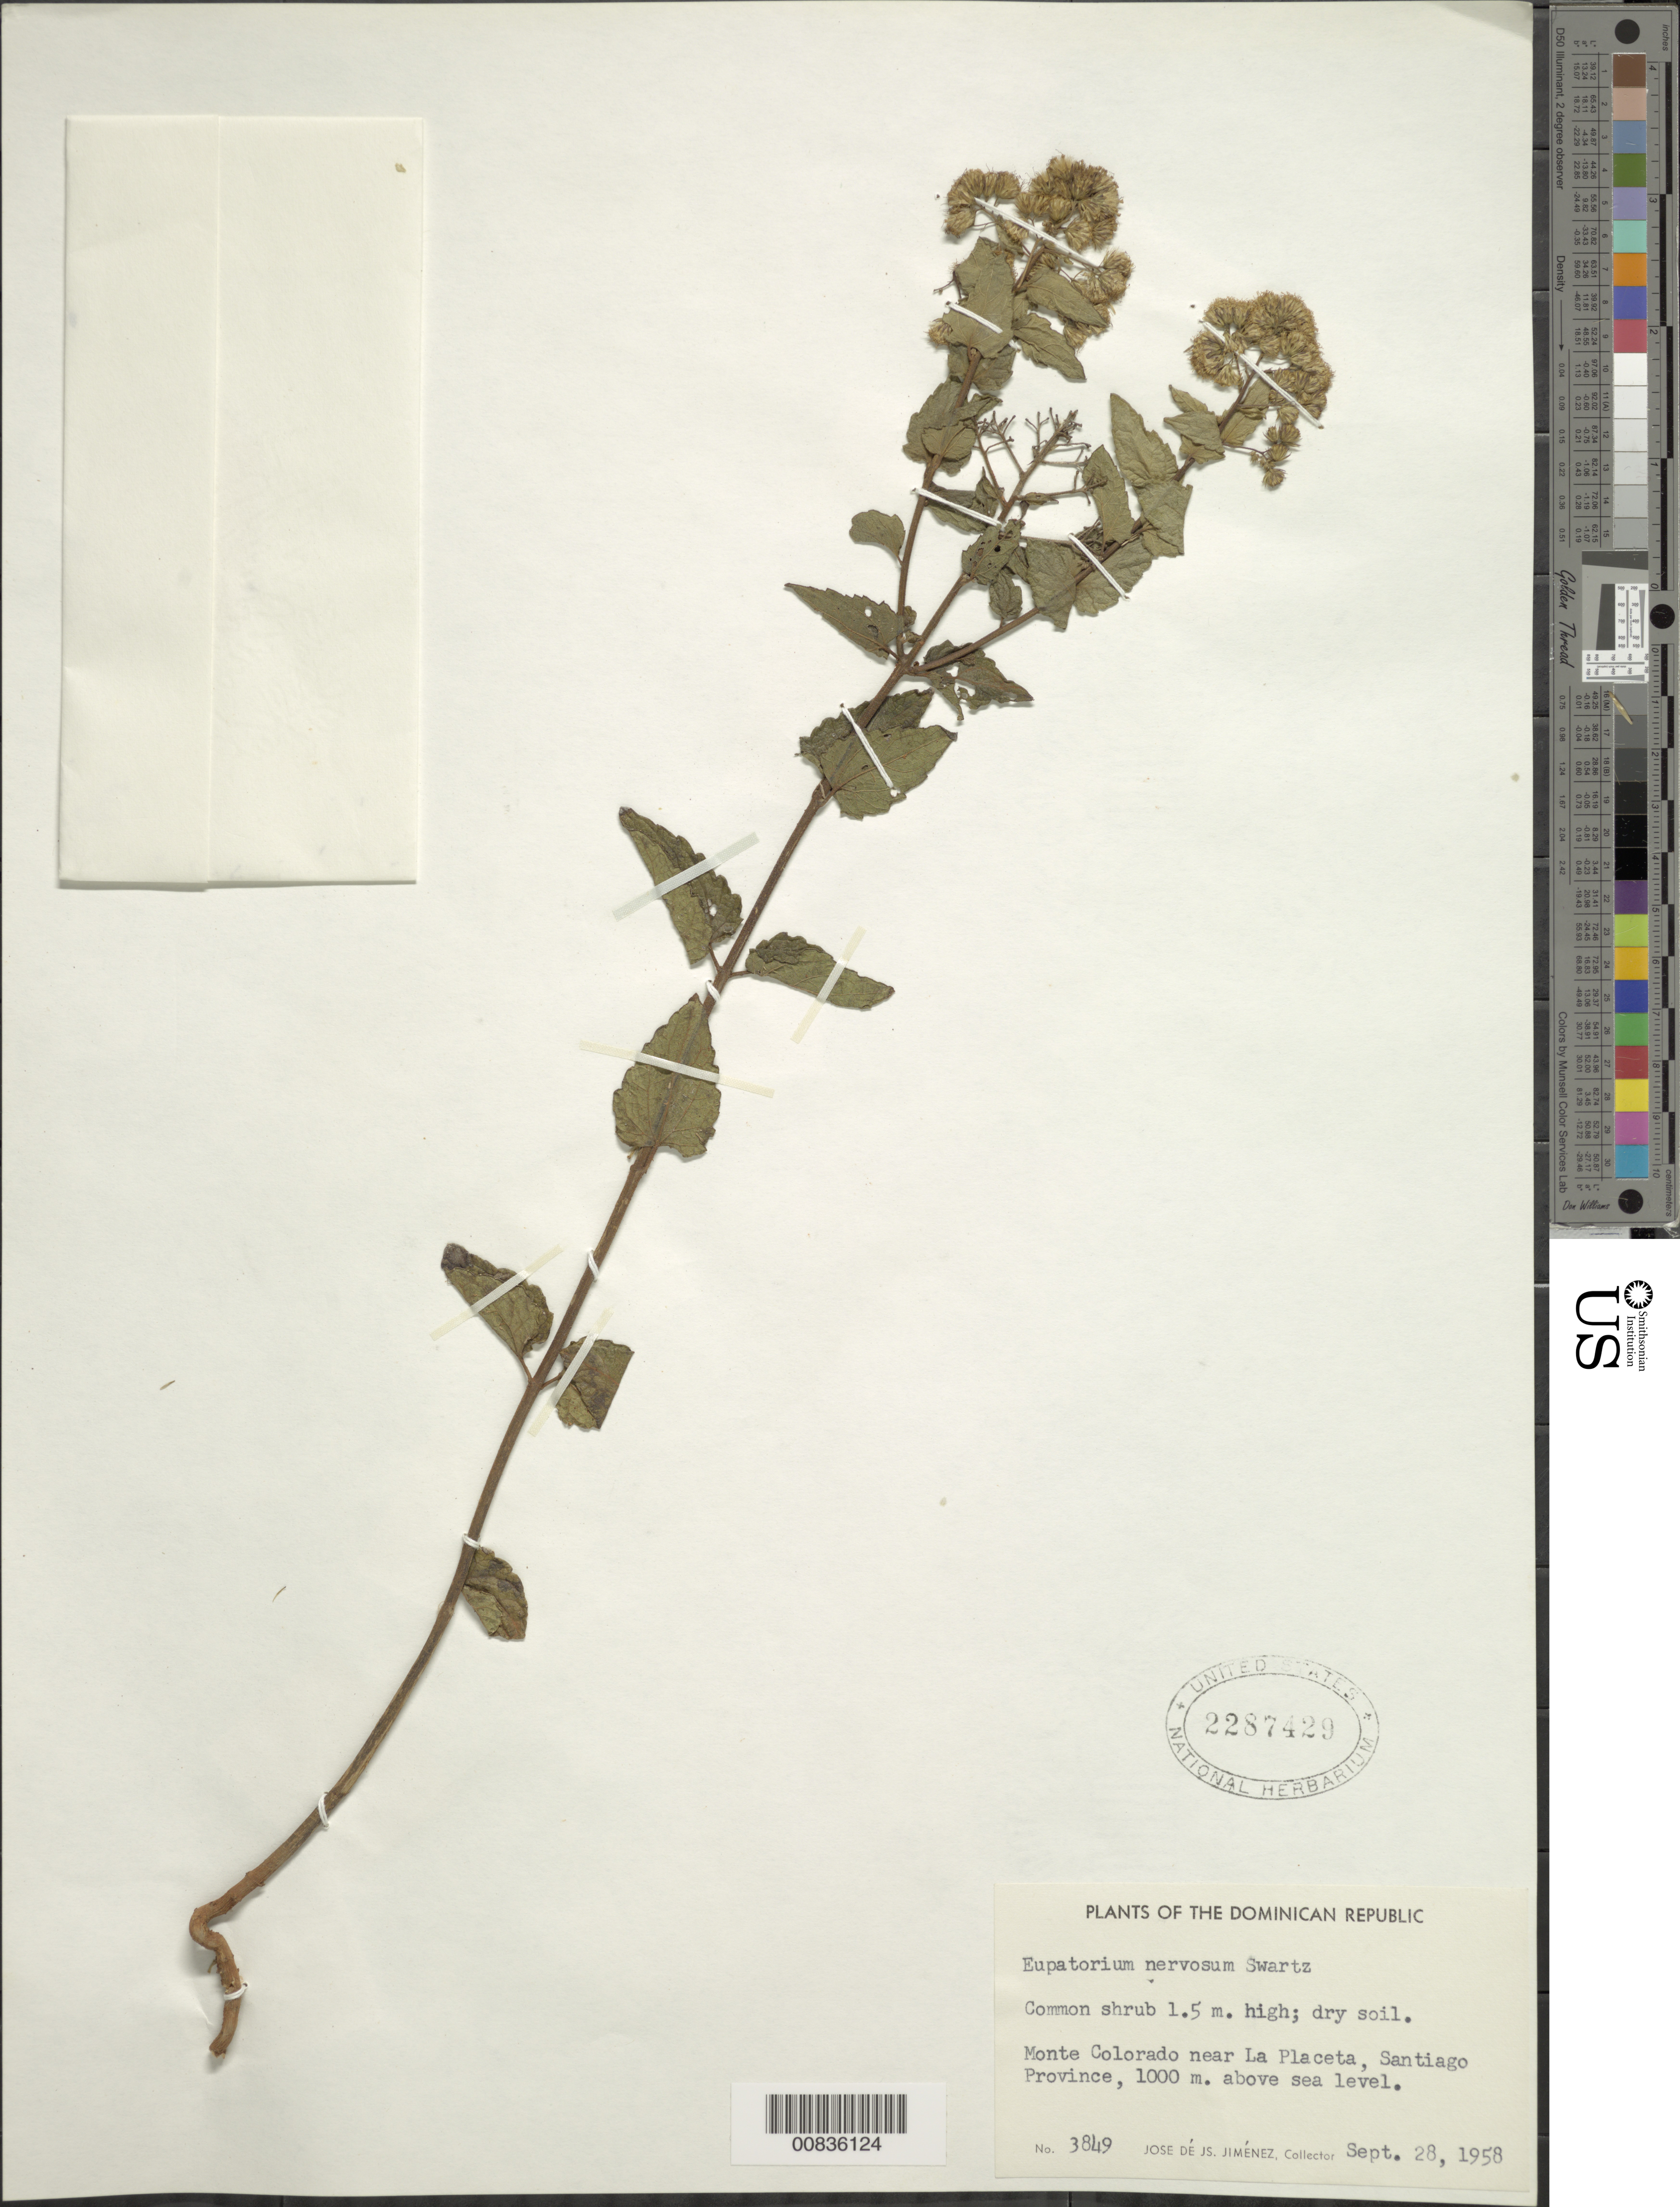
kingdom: Plantae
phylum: Tracheophyta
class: Magnoliopsida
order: Asterales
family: Asteraceae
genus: Koanophyllon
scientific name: Koanophyllon nervosum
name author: (Sw.) R.M. King & H. Rob.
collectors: J. J. Jiménez Almonte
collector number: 3849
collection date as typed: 28 Sep 1958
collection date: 1958-09-28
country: Dominican Republic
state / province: Santiago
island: Hispaniola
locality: Monte Colorado near La Placeta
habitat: Dry soil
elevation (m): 1000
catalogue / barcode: US 2287429